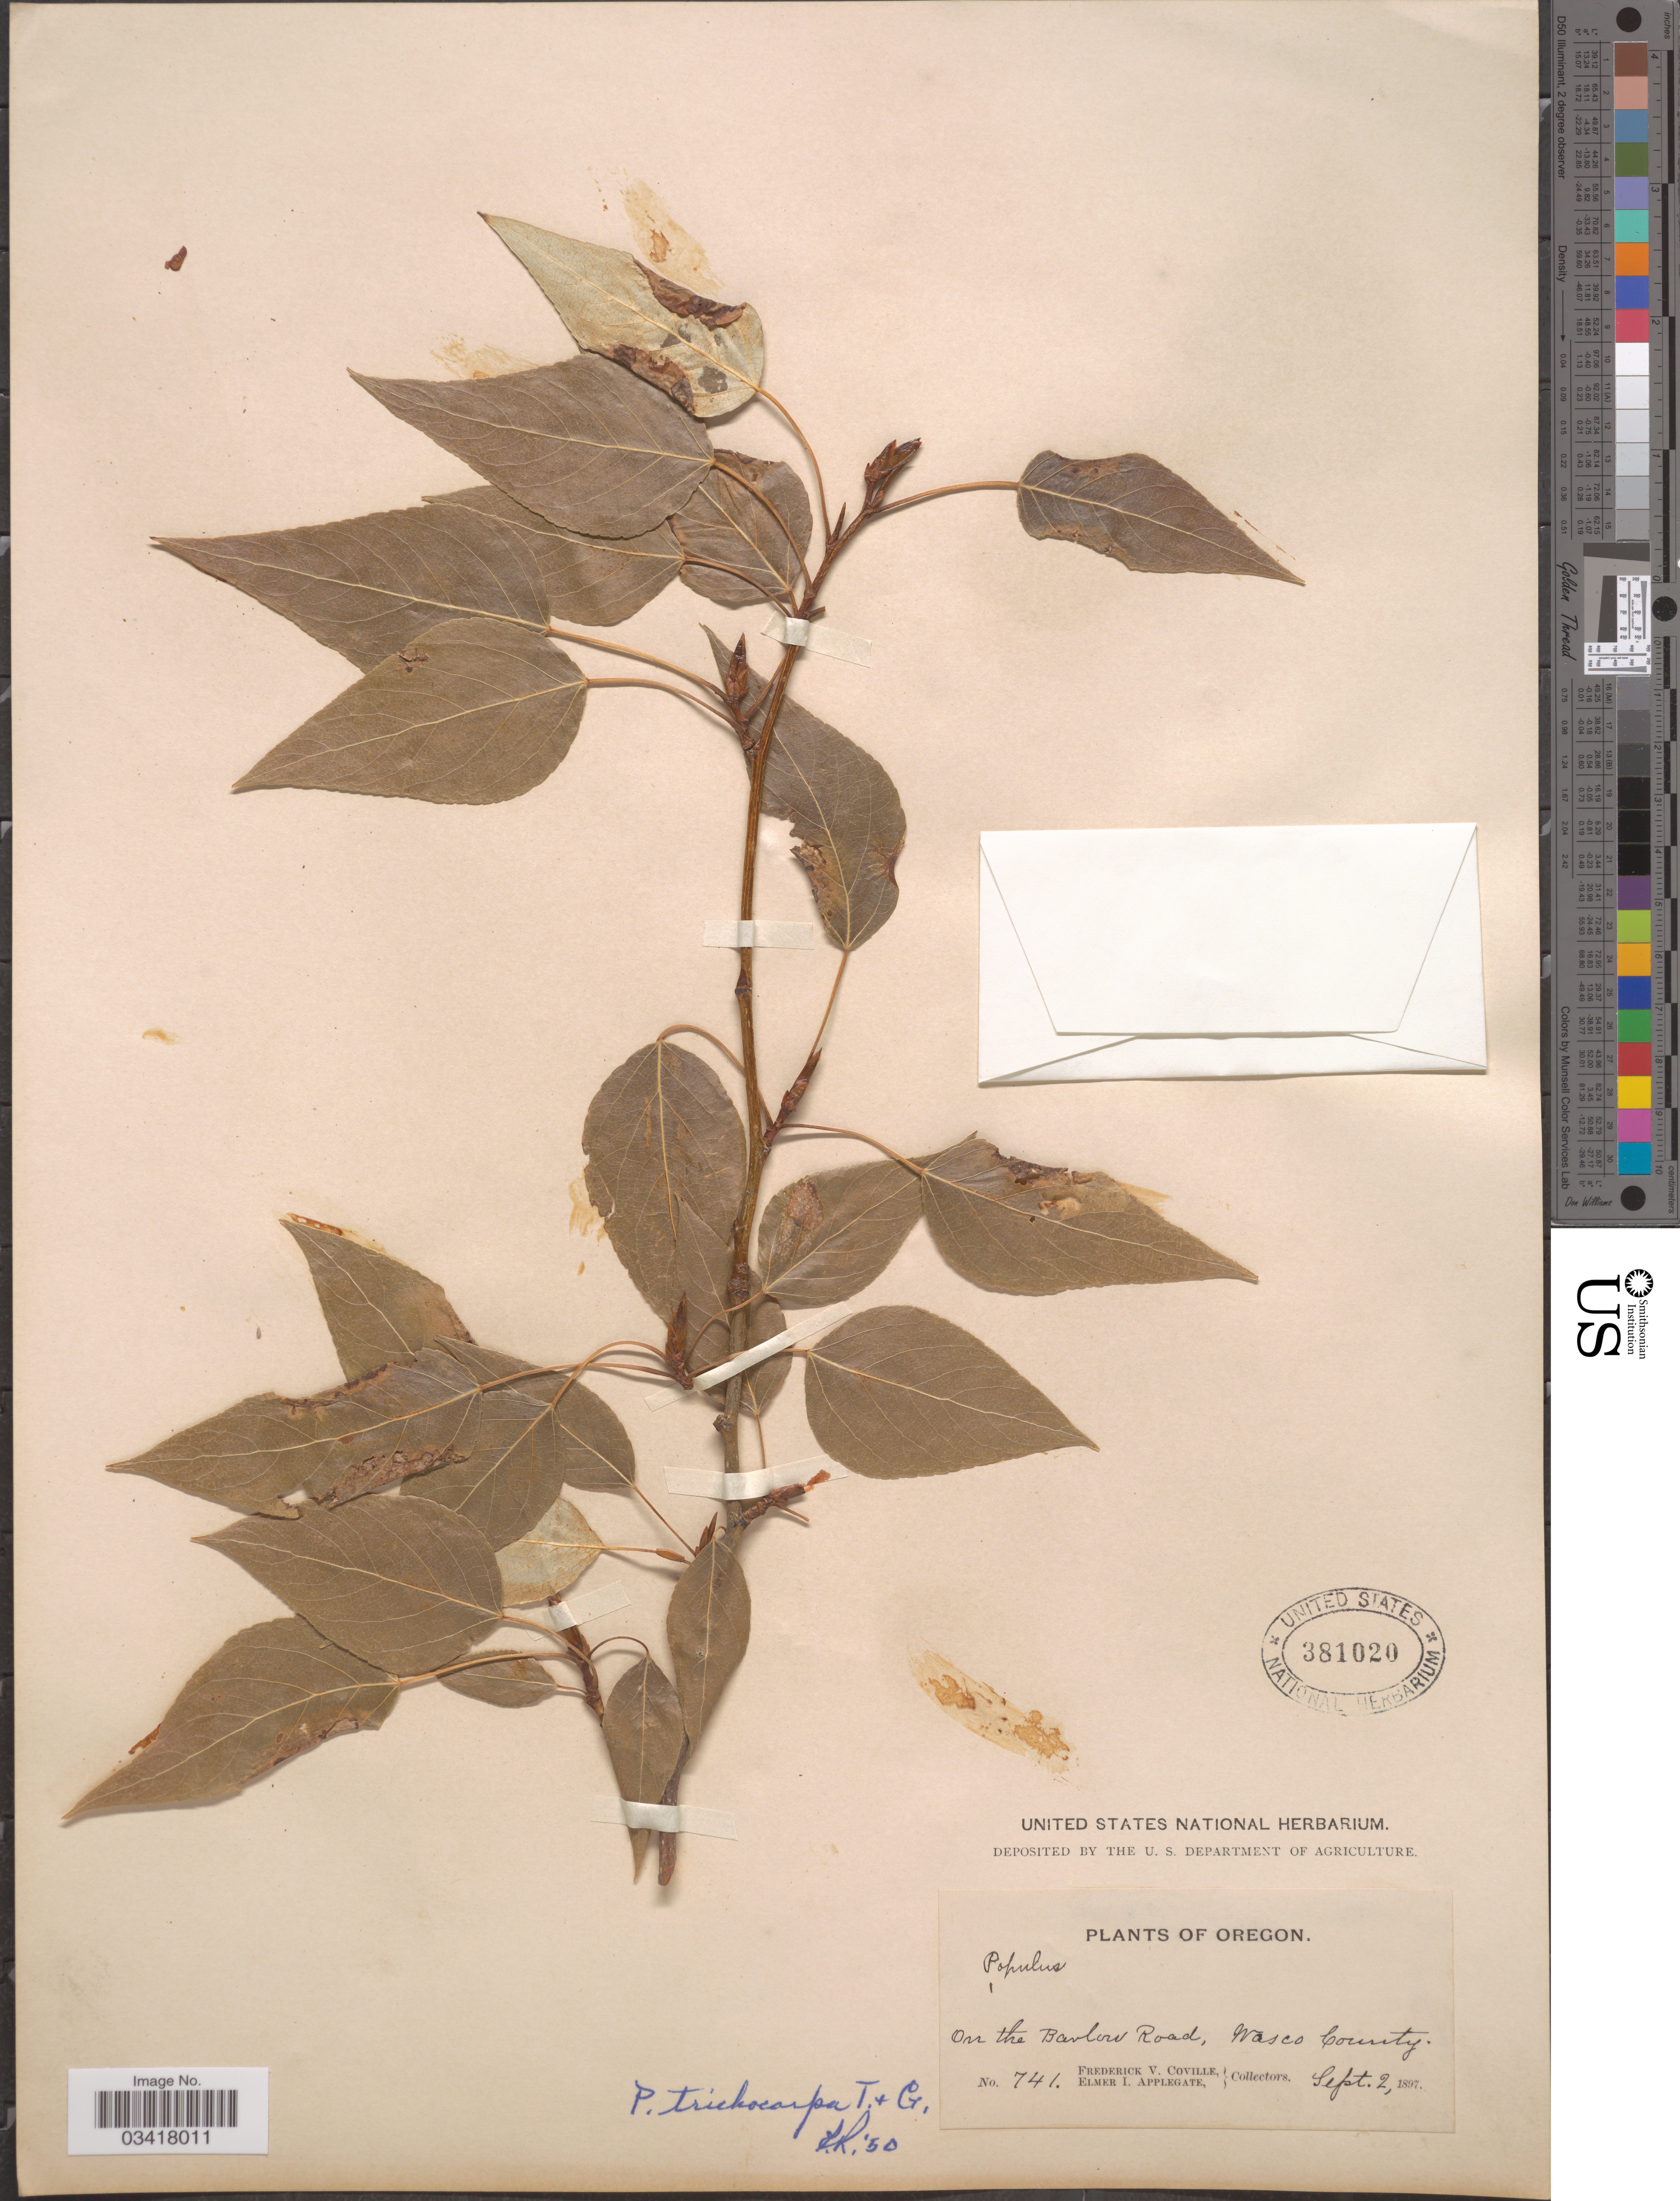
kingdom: Plantae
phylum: Tracheophyta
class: Magnoliopsida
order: Malpighiales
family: Salicaceae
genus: Populus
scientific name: Populus trichocarpa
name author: Torr. & A. Gray ex W. Hook.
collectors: F. V. Coville & E. I. Applegate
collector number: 741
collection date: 1897-09-02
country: United States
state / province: Oregon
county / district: Wasco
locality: On the Barlow Road, Wasco County.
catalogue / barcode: US 381020